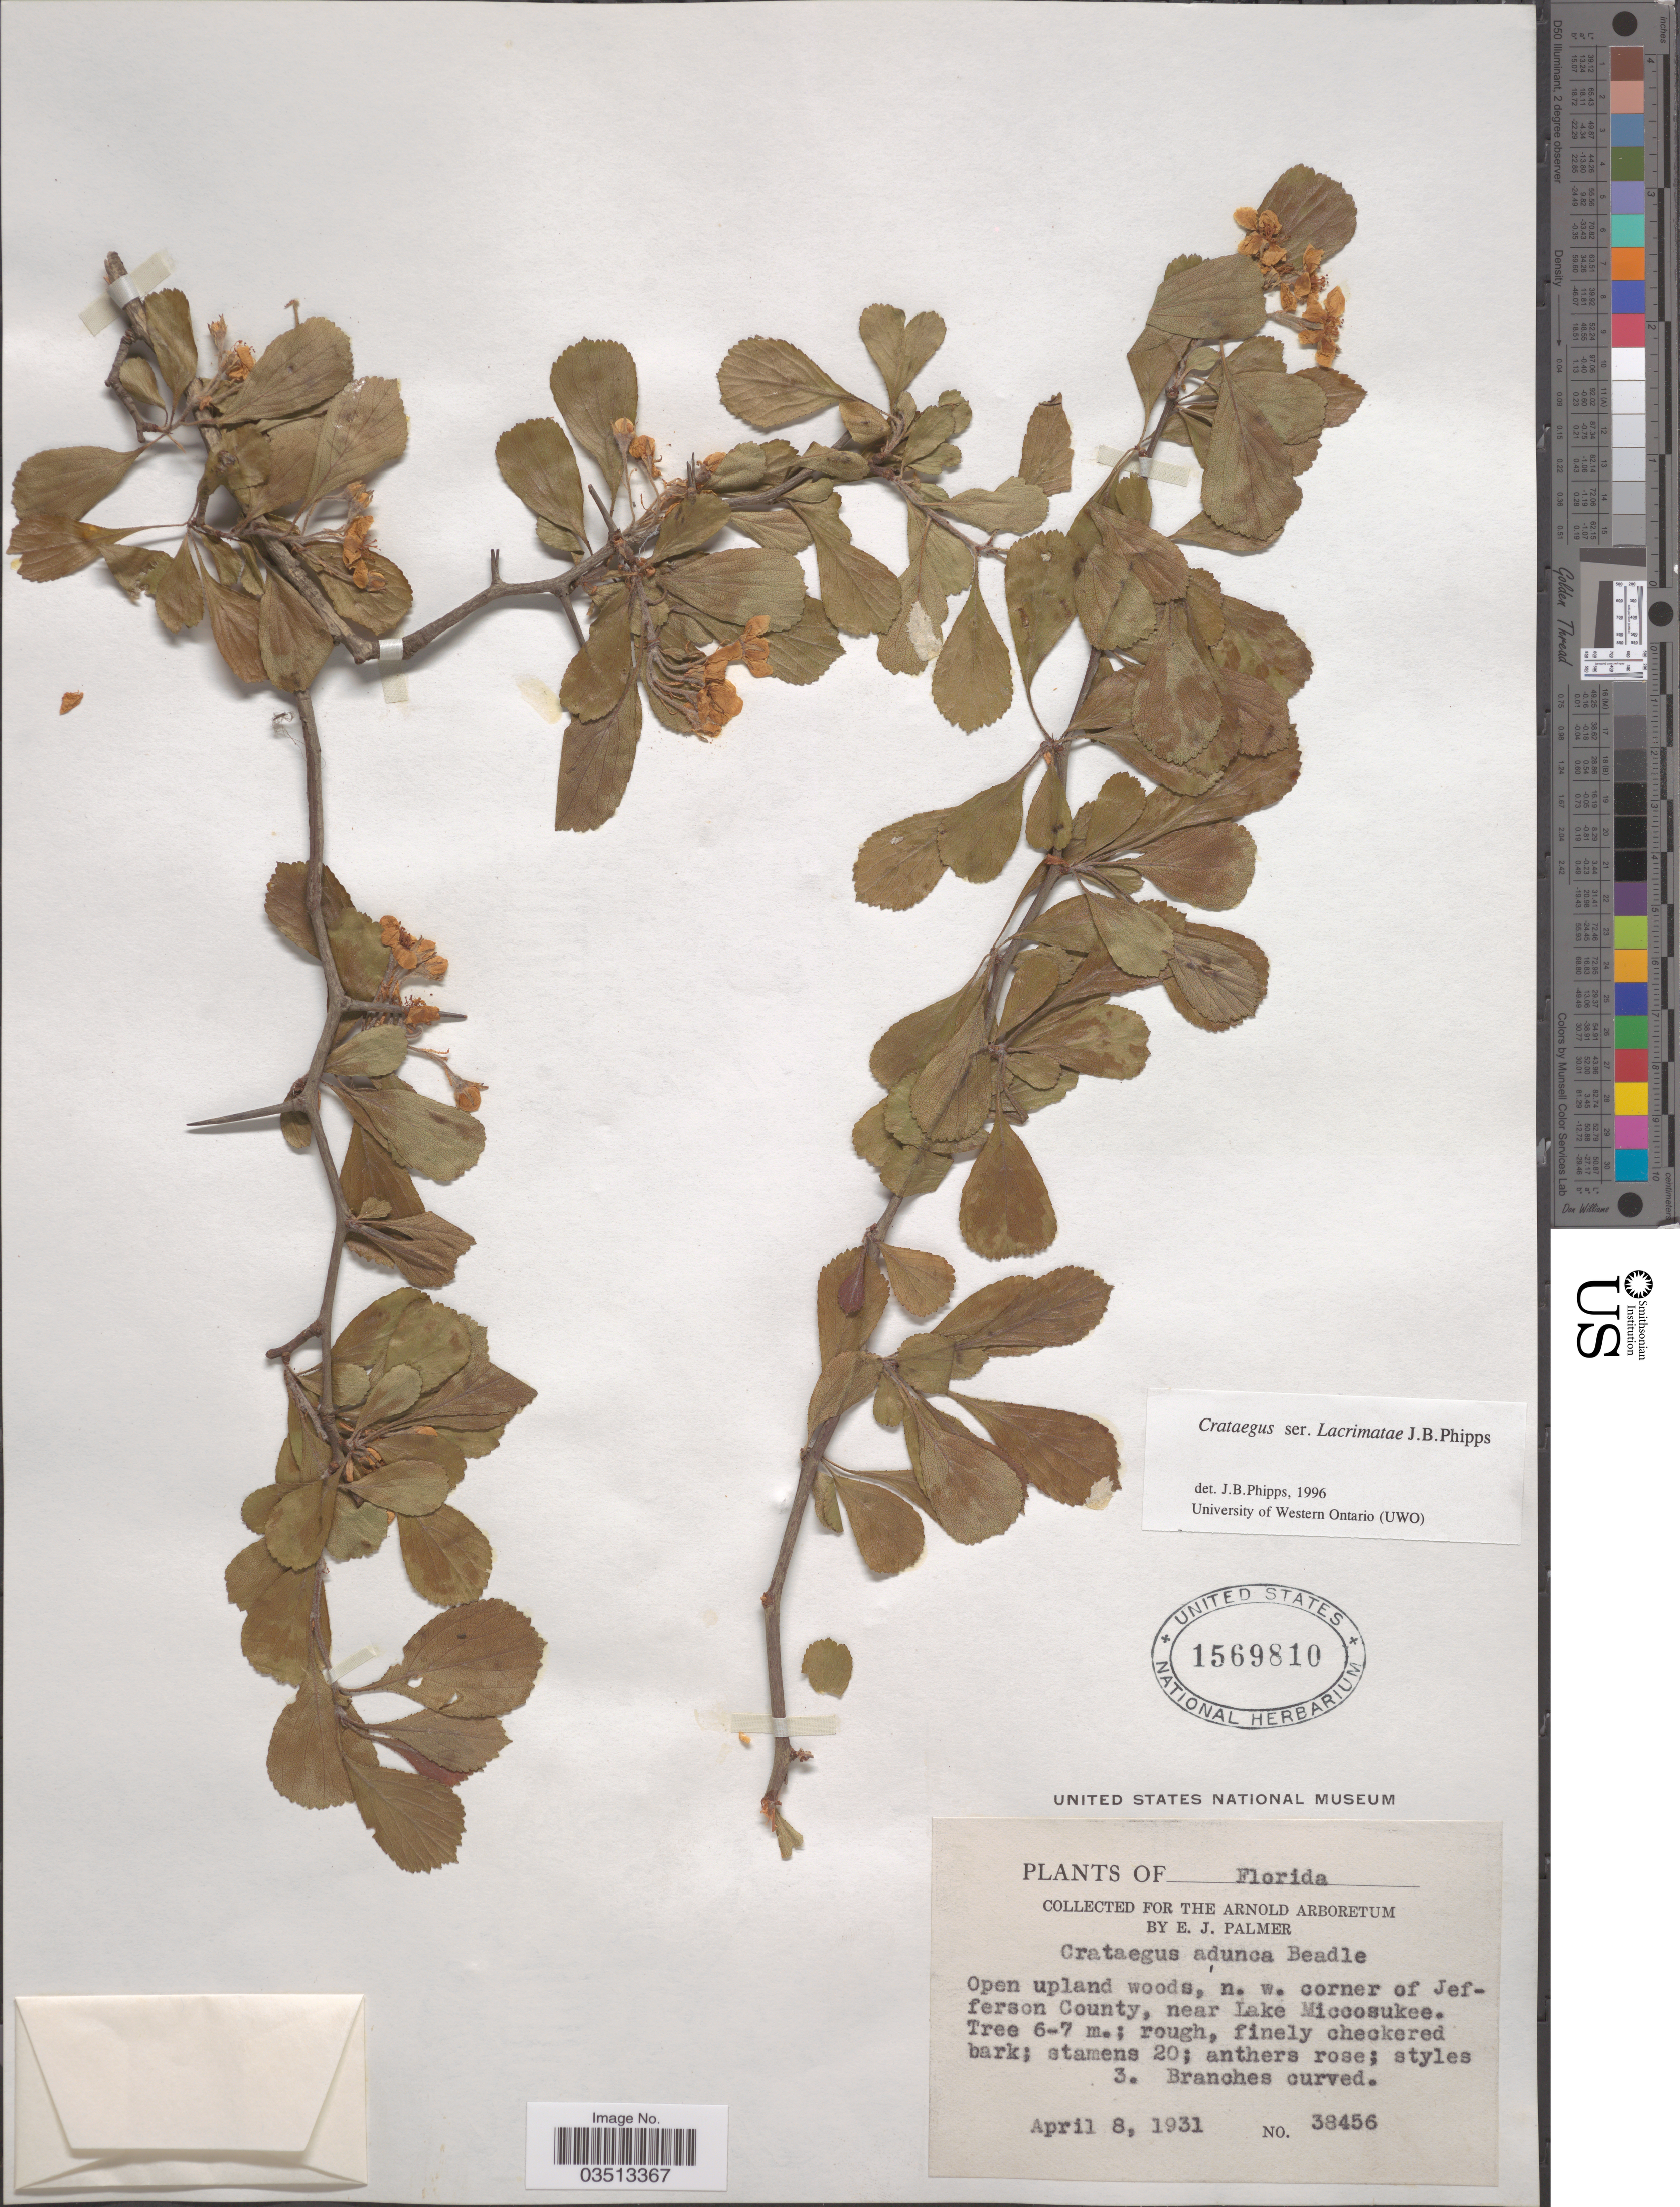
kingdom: Plantae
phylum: Tracheophyta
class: Magnoliopsida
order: Rosales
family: Rosaceae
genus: Crataegus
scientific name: Crataegus alabamensis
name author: Beadle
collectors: E. J. Palmer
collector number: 38456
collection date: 1931-04-08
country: United States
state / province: Florida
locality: N. w. corner of Jefferson County, near Lake Miccosukee.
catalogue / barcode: US 1569810